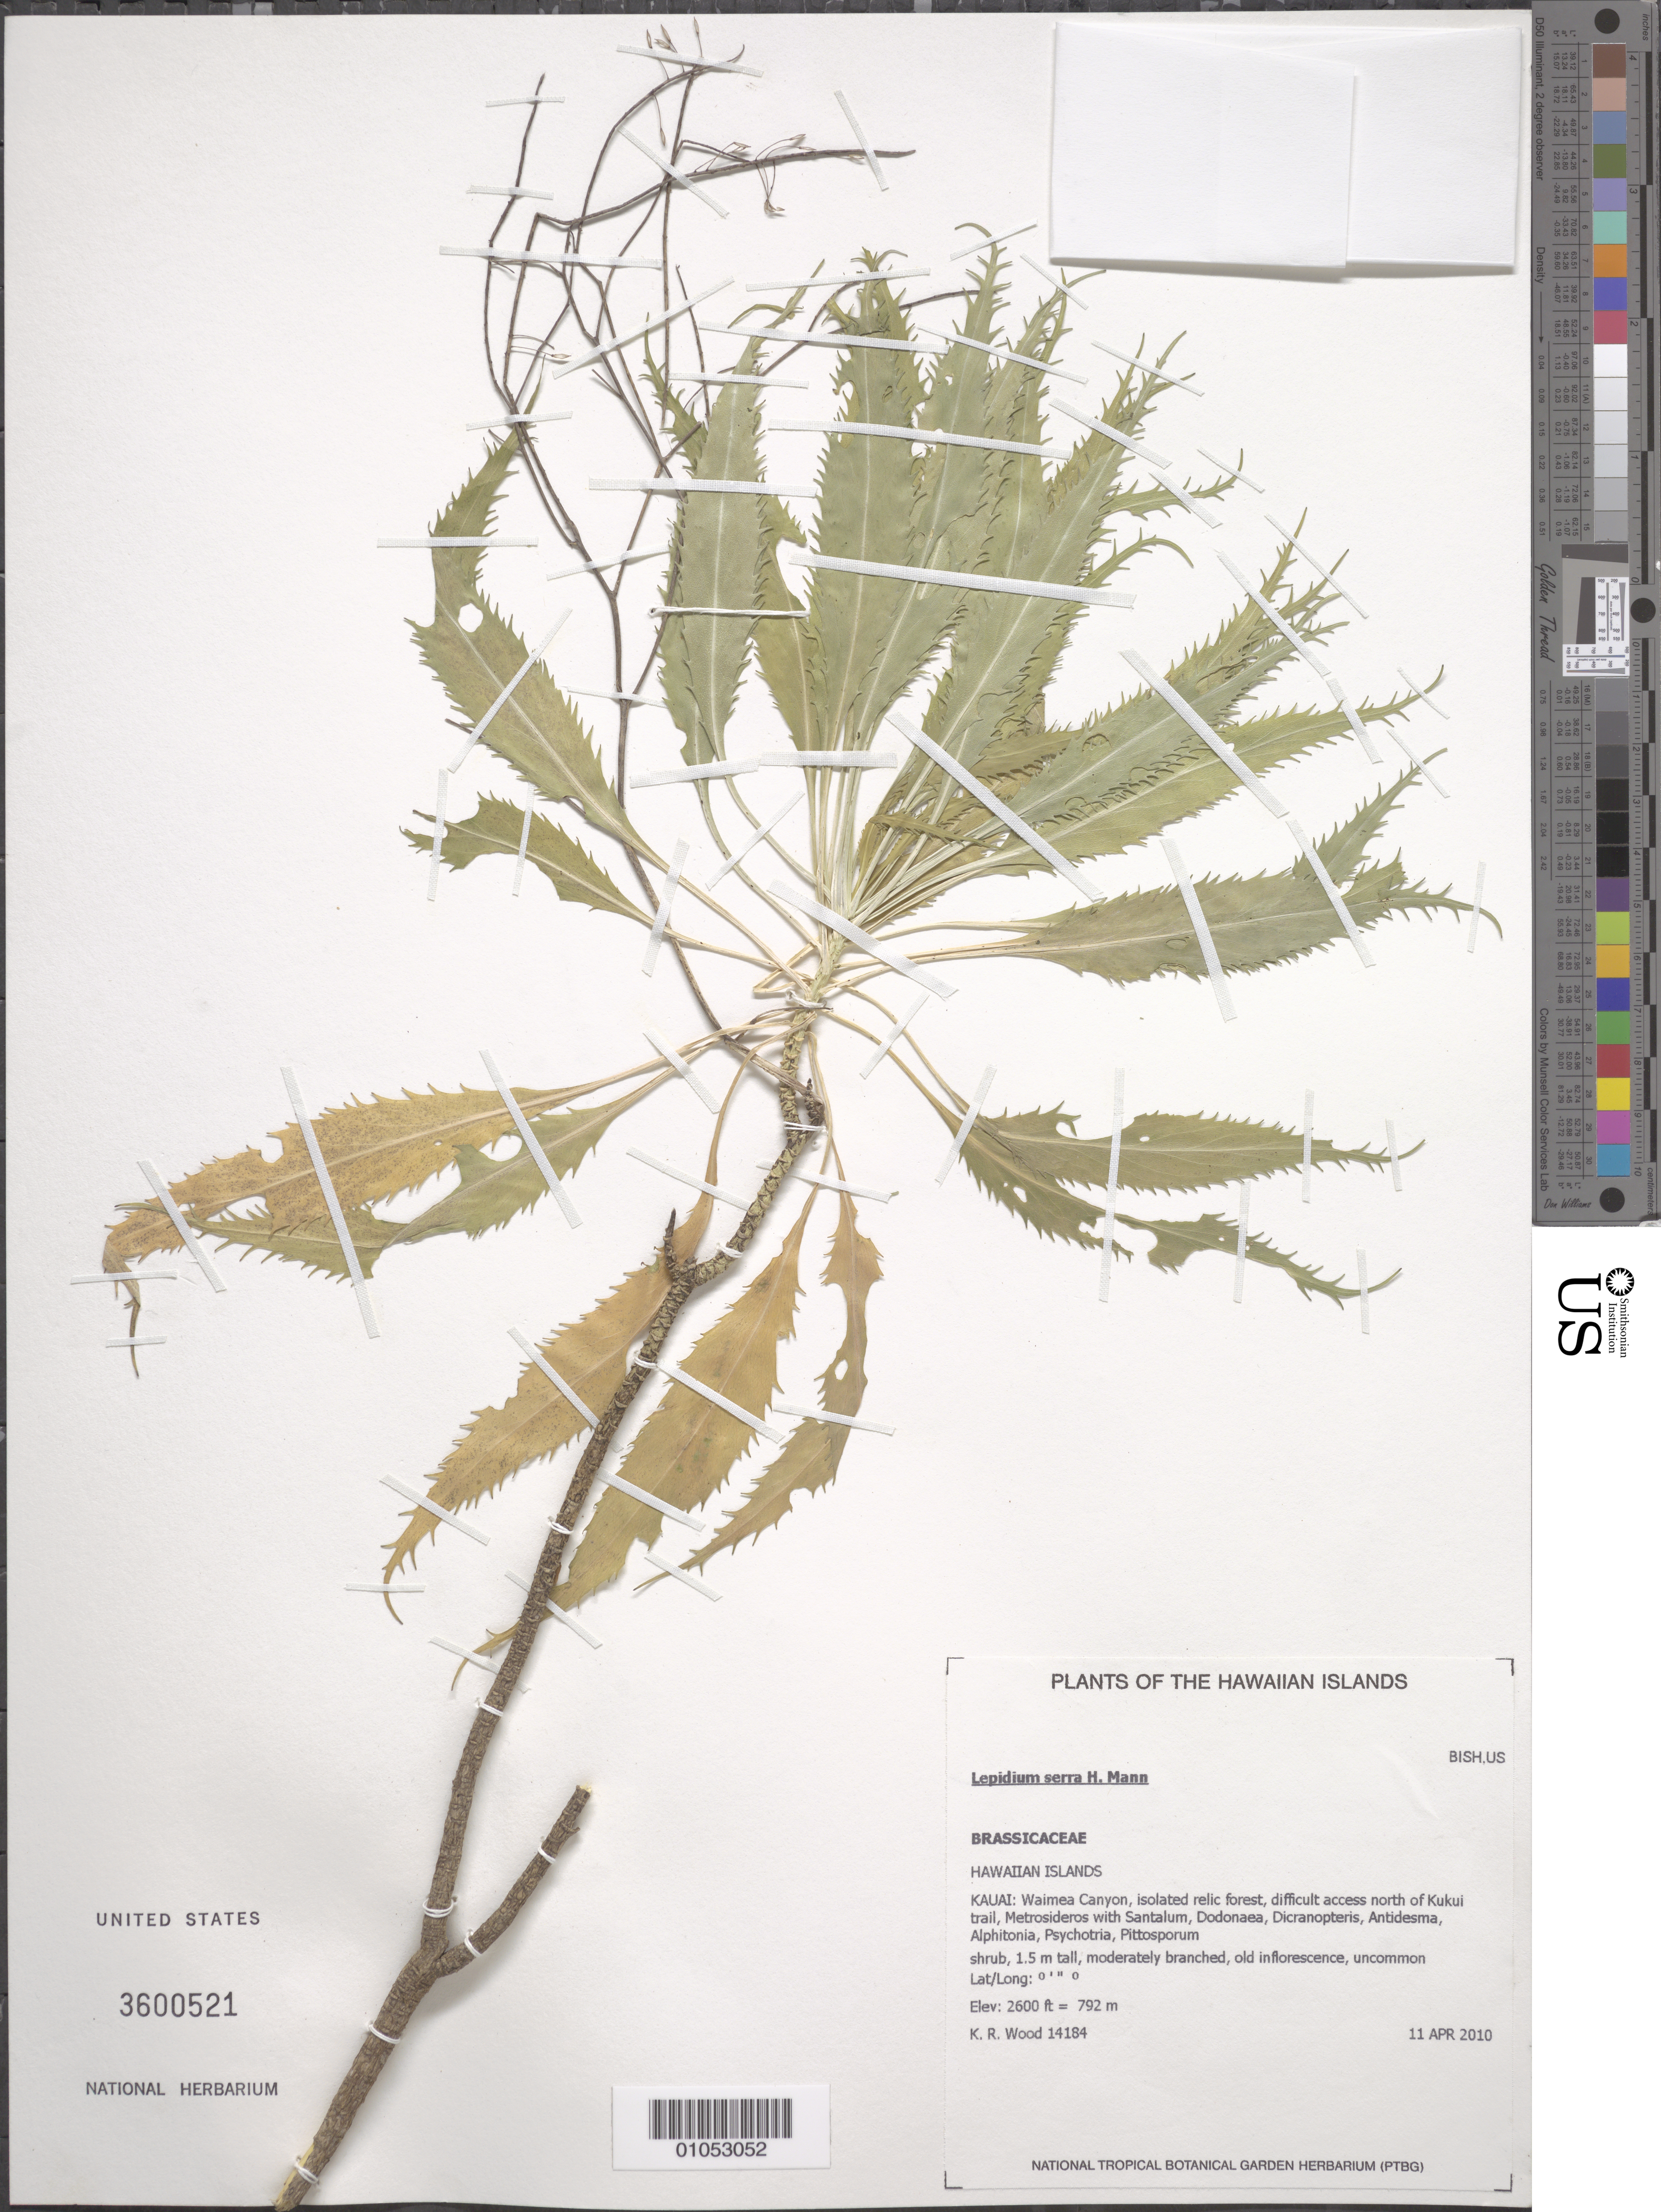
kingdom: Plantae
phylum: Tracheophyta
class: Magnoliopsida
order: Brassicales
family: Brassicaceae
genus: Lepidium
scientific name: Lepidium serra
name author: H. Mann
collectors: K. R. Wood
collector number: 14184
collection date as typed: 11 Apr 2010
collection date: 2010-04-11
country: United States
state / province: Hawaii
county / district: Kauai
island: Kaua'i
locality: Waimea Canyon, isolated relic forest, difficult access north of Kukui trail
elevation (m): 792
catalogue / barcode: US 3600521